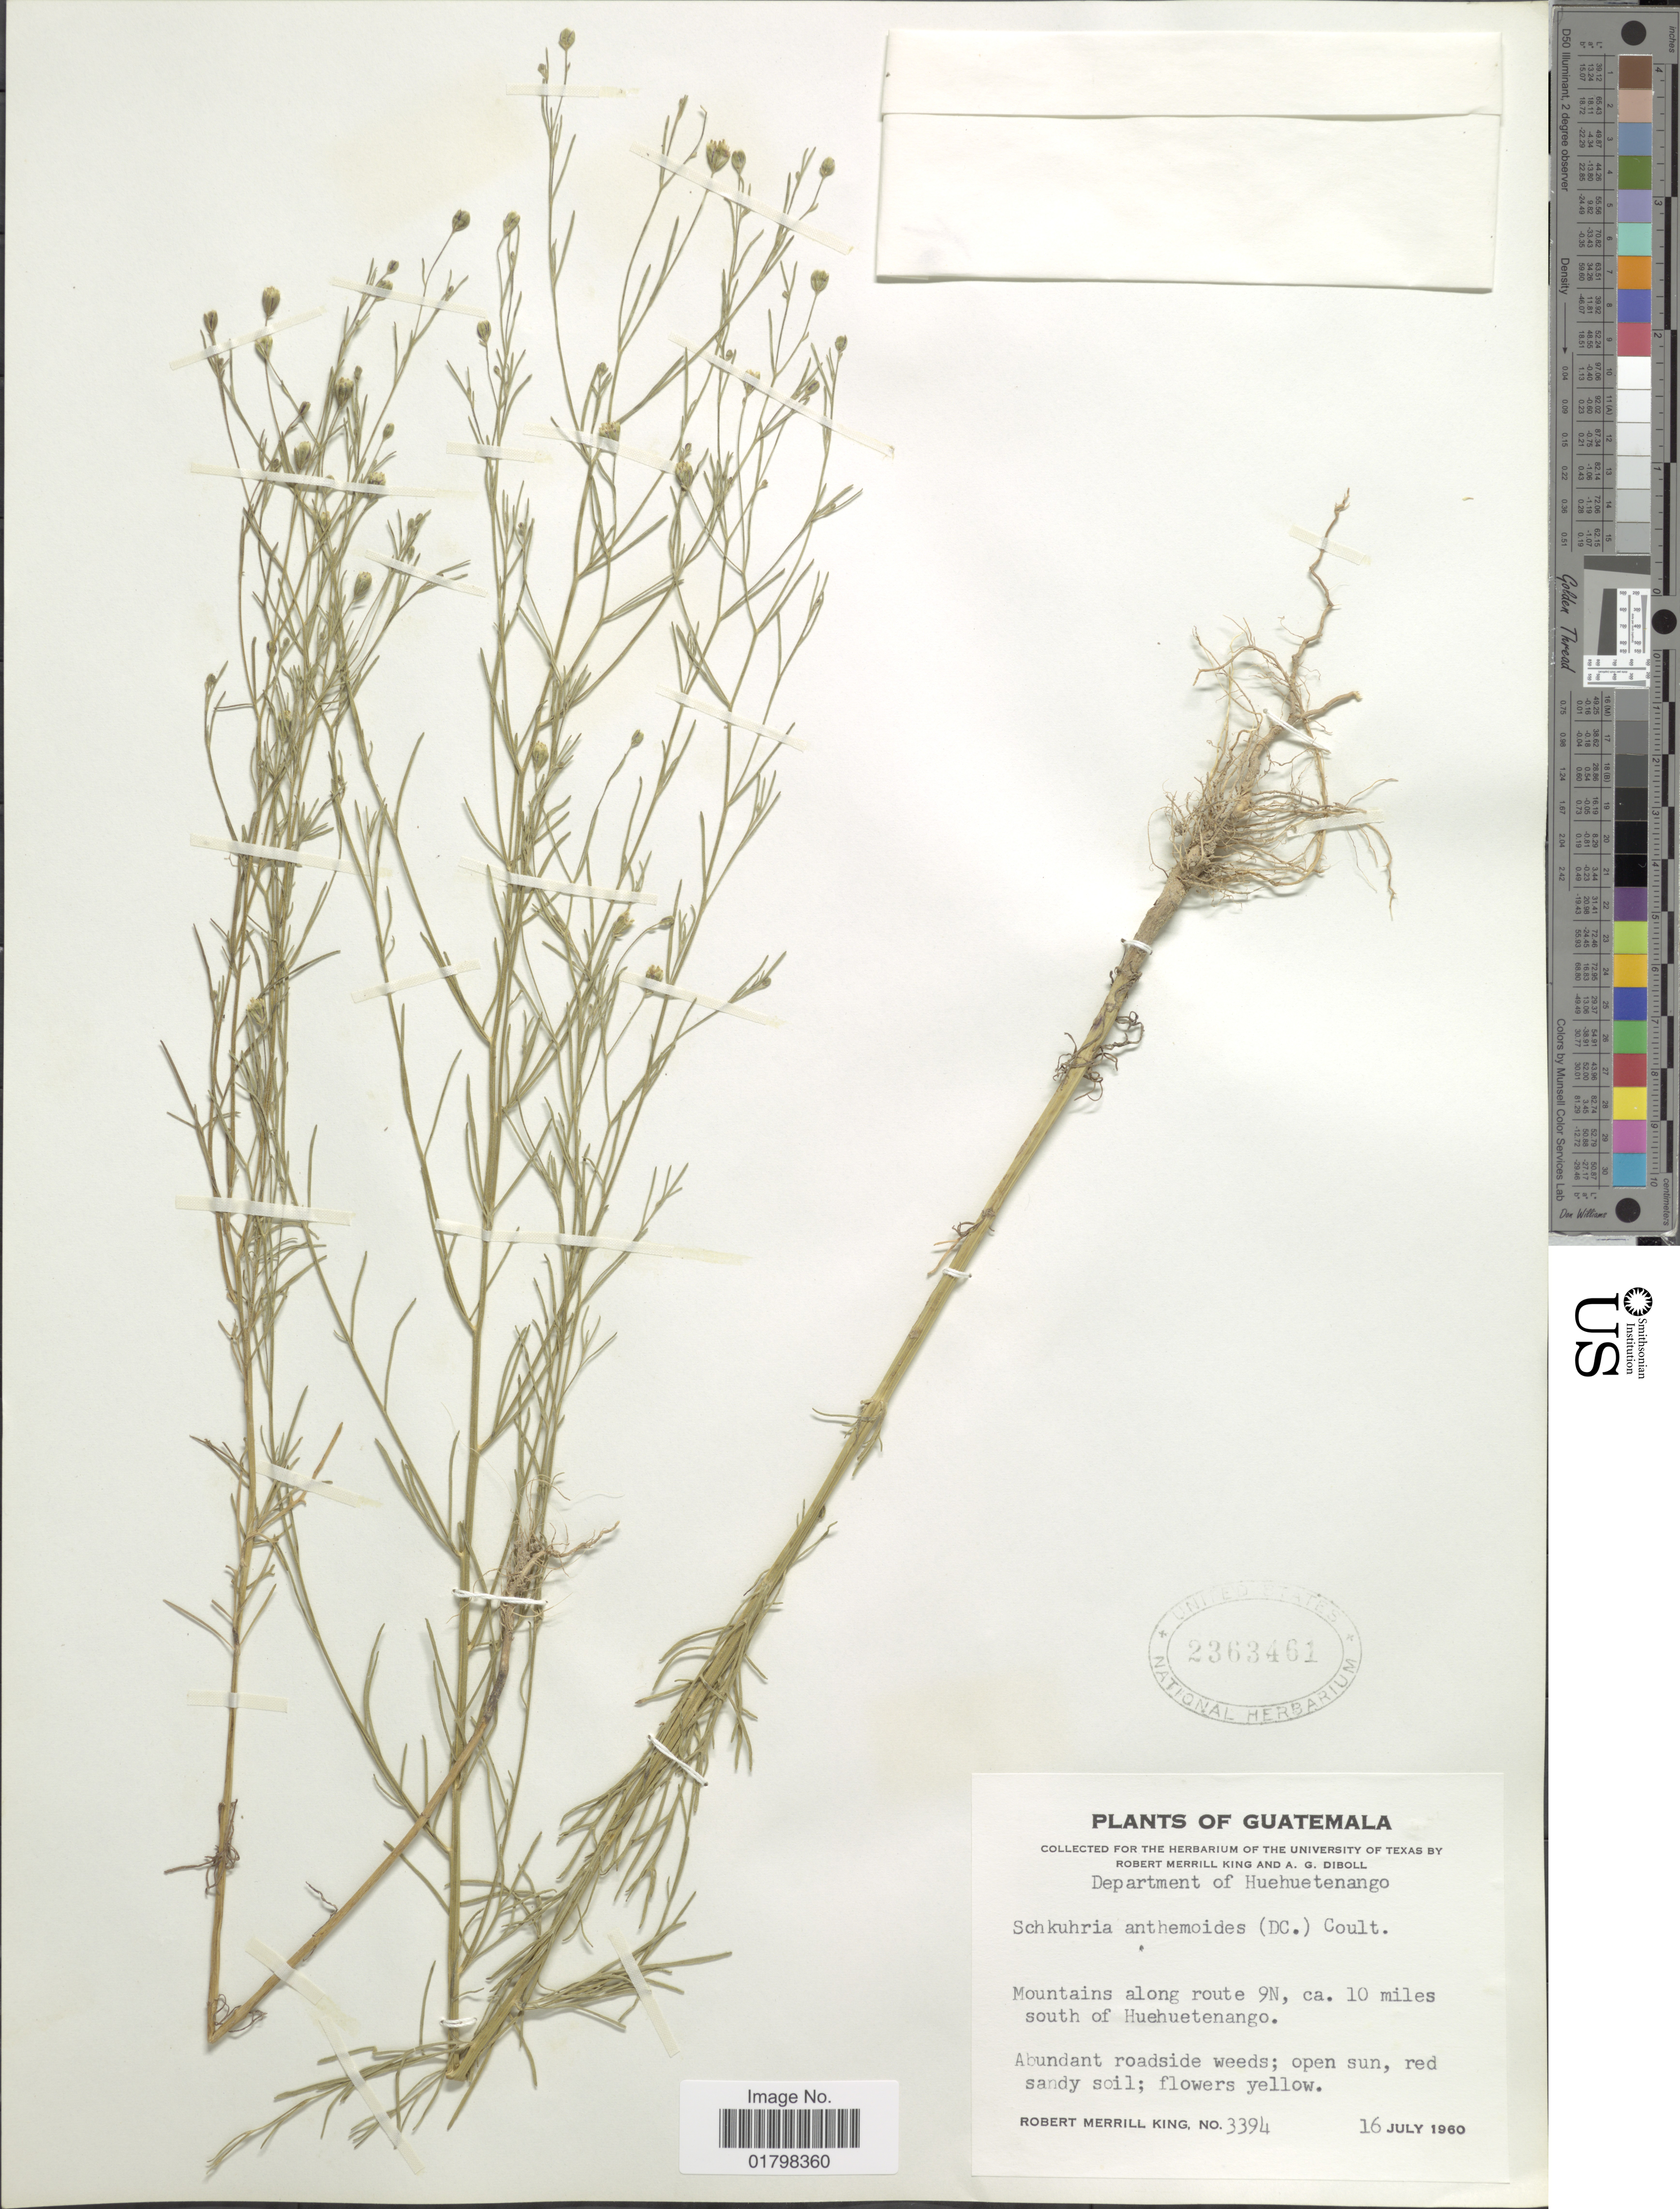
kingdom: Plantae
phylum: Tracheophyta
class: Magnoliopsida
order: Asterales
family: Asteraceae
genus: Schkuhria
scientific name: Schkuhria wislizeni var. frustrata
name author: S.F. Blake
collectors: R. M. King & A. Diboll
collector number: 3394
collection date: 1960-07-16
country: Guatemala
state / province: Huehuetenango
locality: Mountains along route 9N, ca. 10 miles south of Huehuetenango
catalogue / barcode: US 2363461